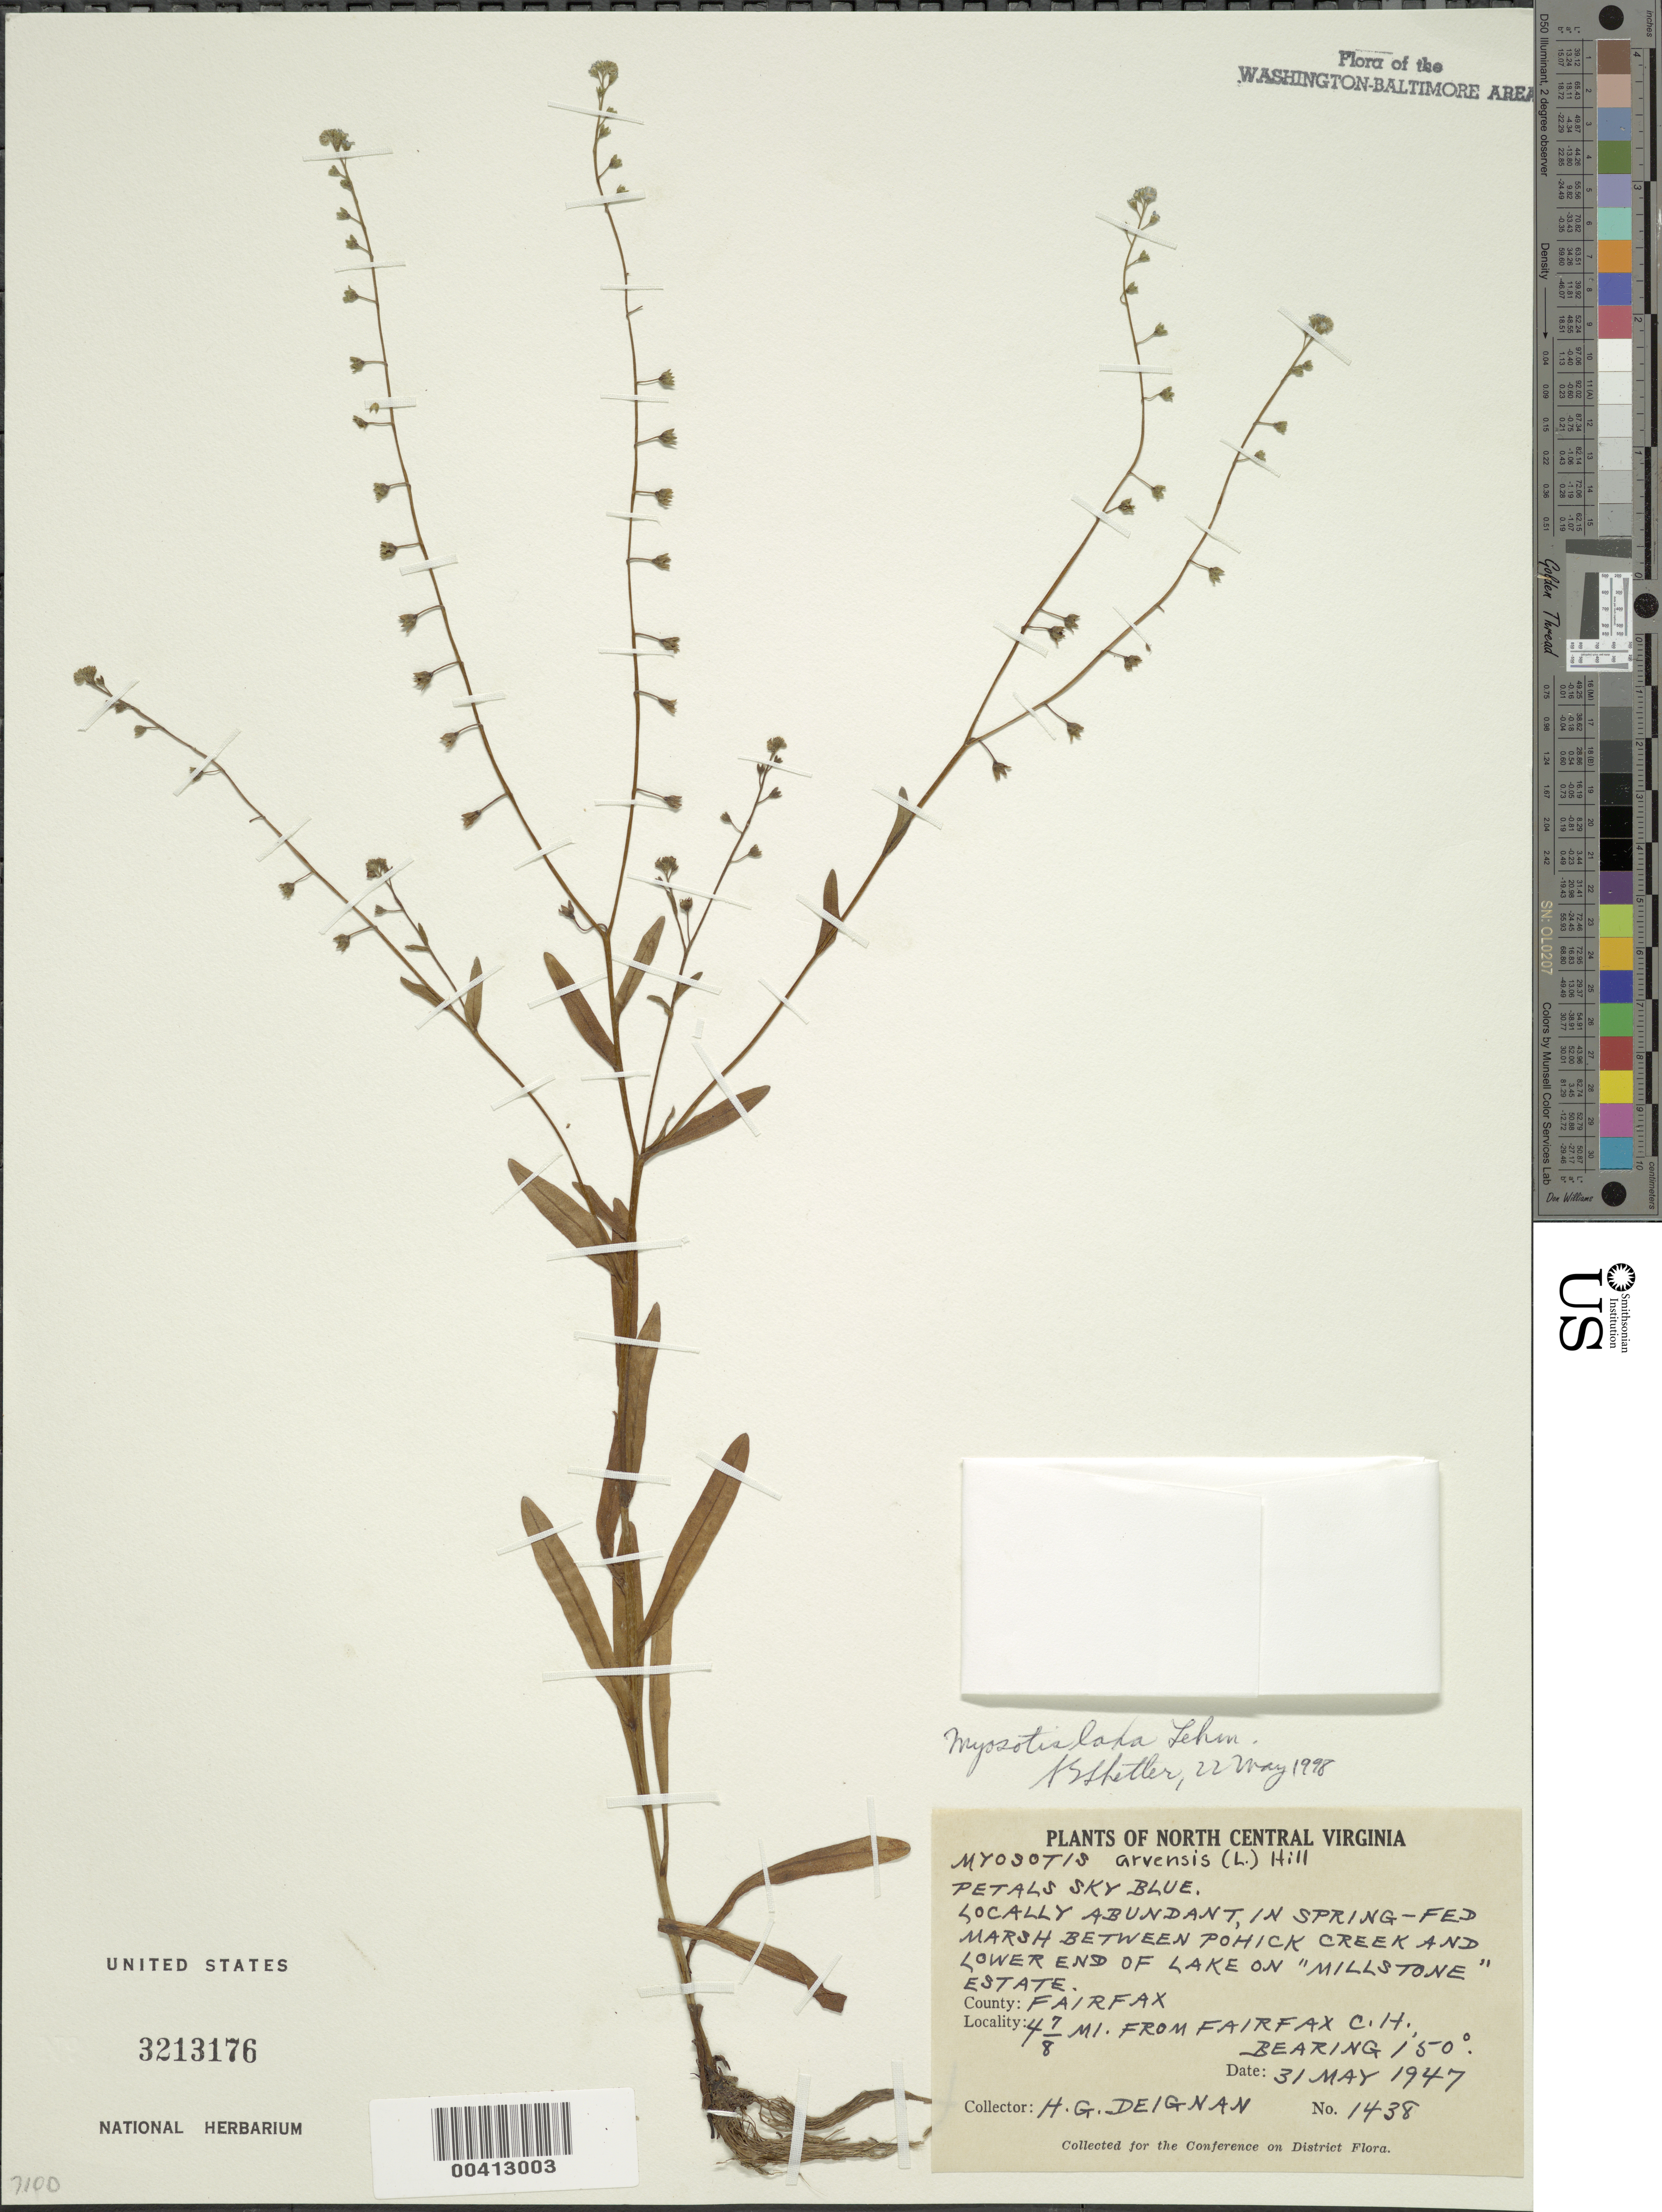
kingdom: Plantae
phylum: Tracheophyta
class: Magnoliopsida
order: Boraginales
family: Boraginaceae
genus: Myosotis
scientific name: Myosotis laxa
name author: F. Lehm.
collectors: H. Deignan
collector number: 1438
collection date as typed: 31 May 1947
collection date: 1947-05-31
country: United States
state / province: Virginia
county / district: Fairfax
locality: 4 7/8 mi. from Fairfax County Courthouse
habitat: In spring-fed marsh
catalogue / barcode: US 3213176